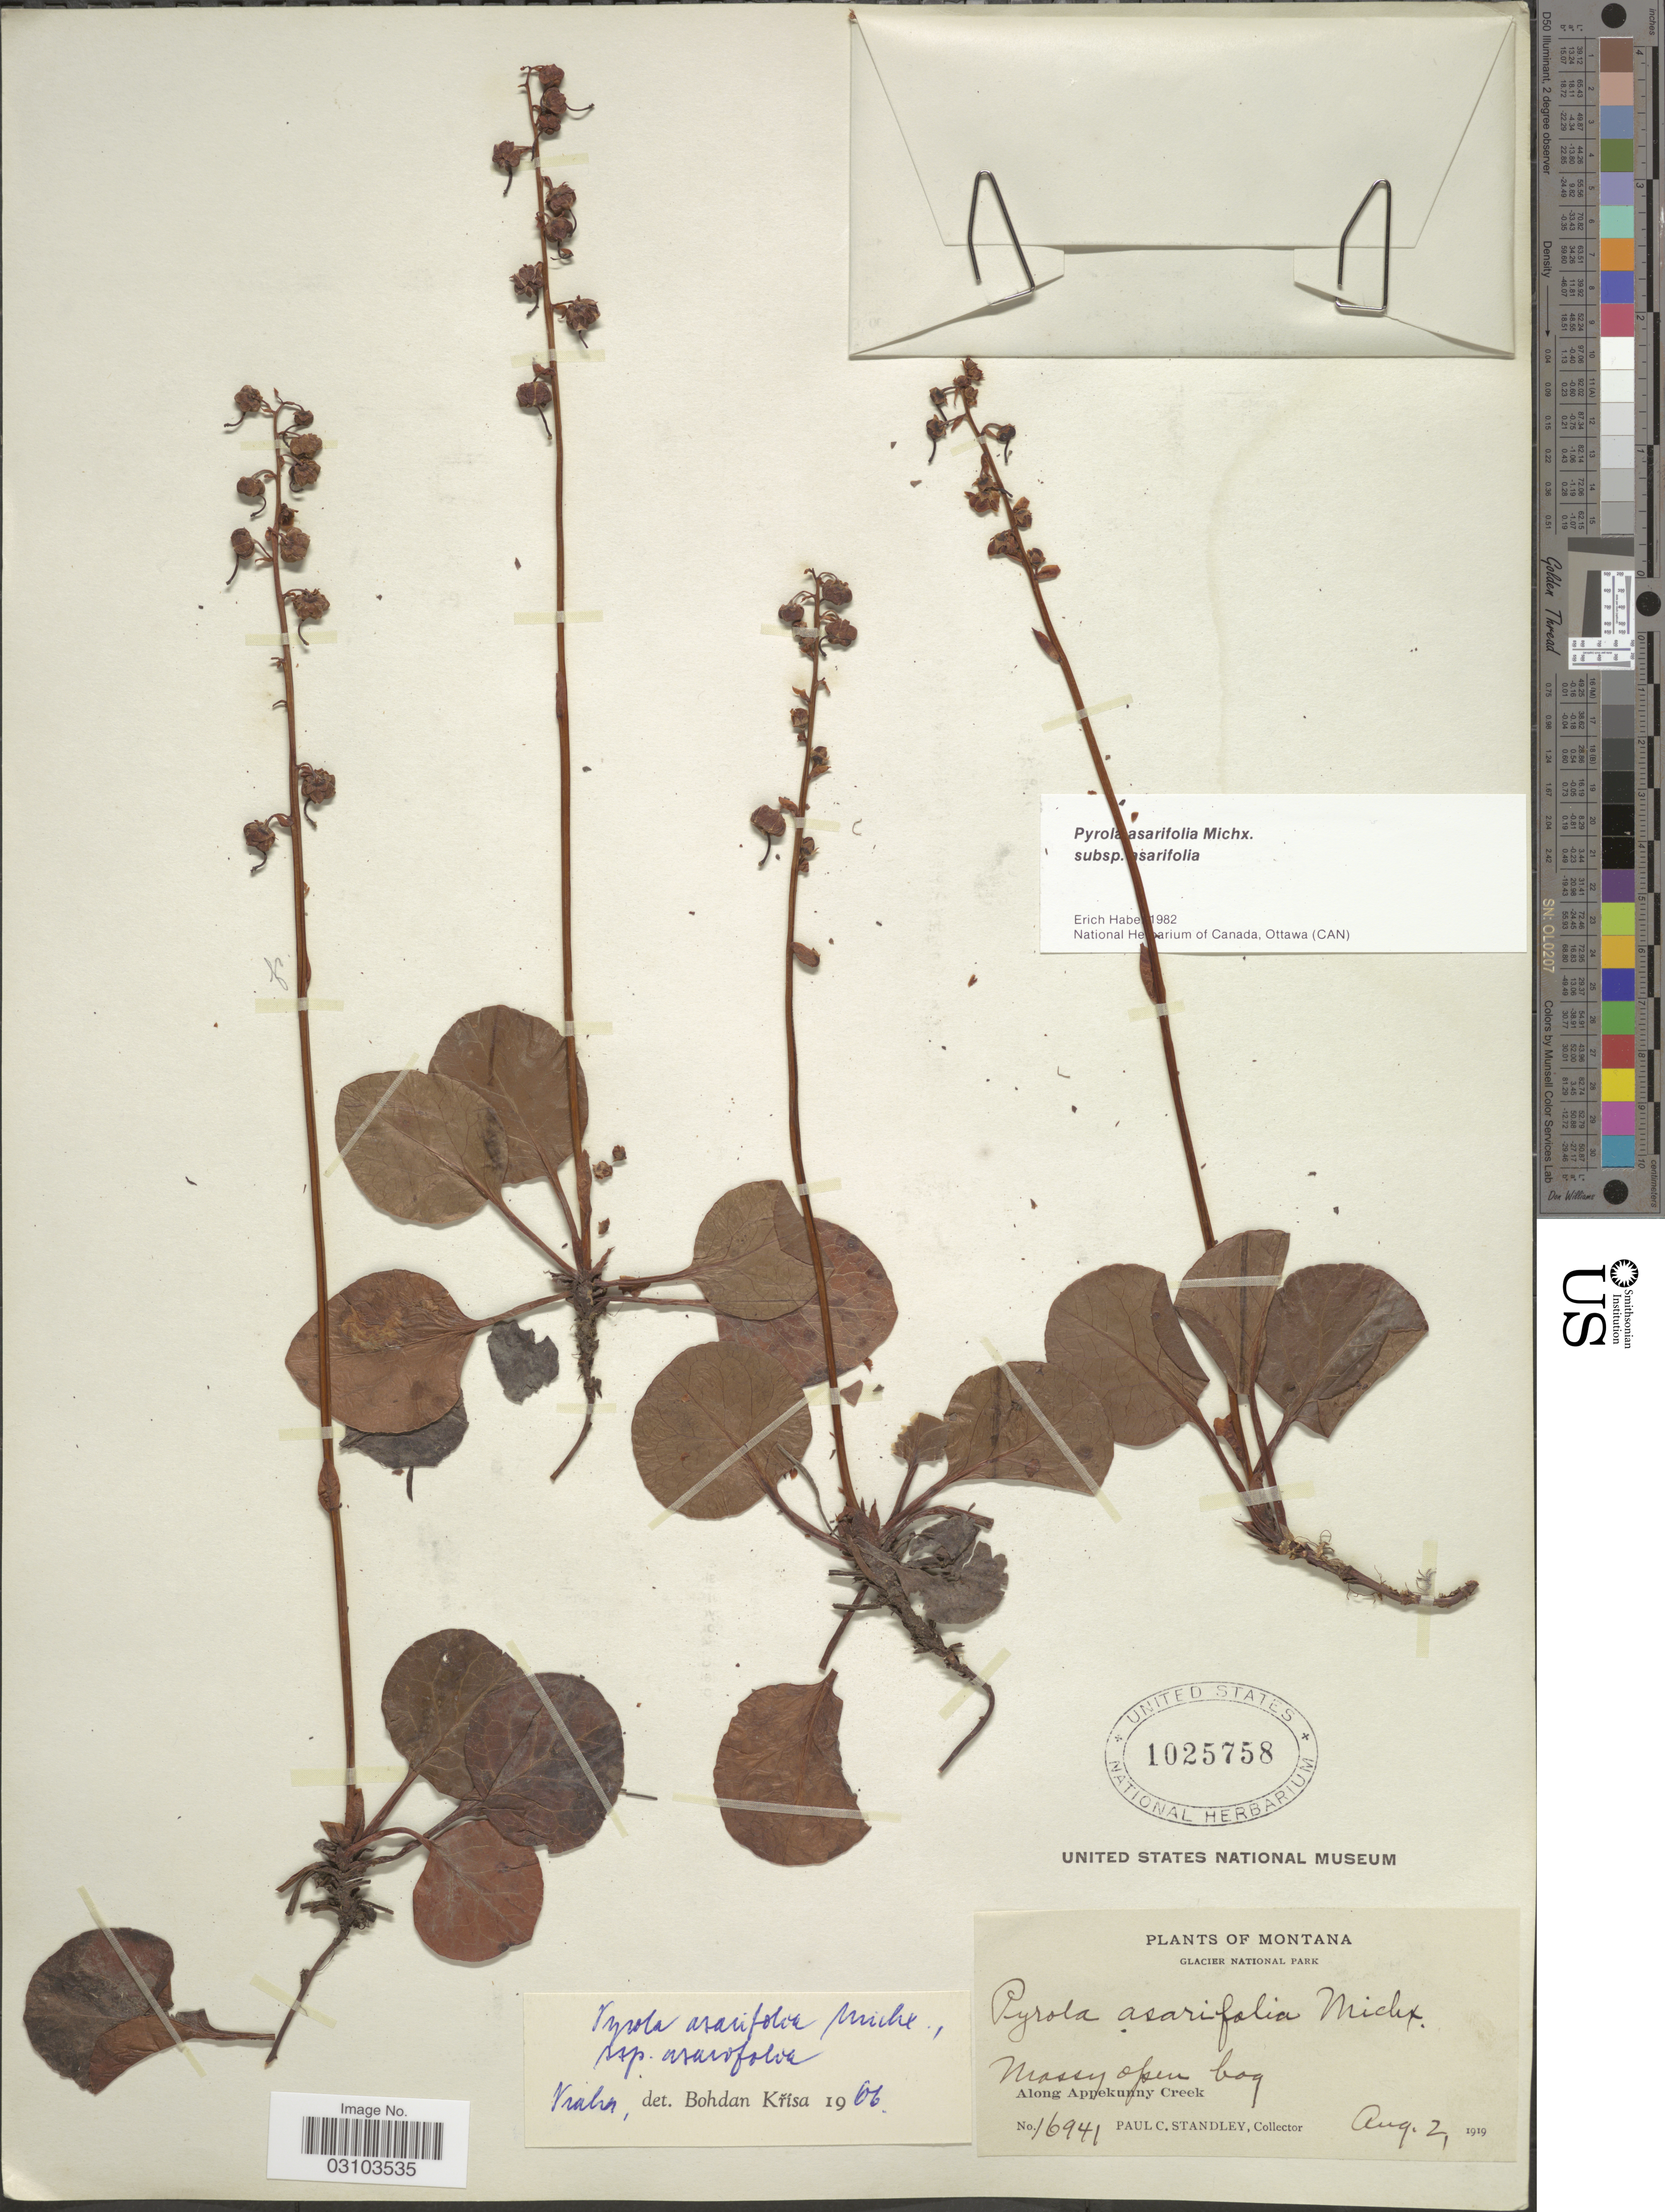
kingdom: Plantae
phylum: Tracheophyta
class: Magnoliopsida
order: Ericales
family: Ericaceae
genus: Pyrola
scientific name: Pyrola asarifolia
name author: Michx.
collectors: P. C. Standley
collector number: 16941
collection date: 1919-08-02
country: United States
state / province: Montana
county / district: Glacier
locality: Glacier National Park, along Appekunny Creek.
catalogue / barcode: US 1025758